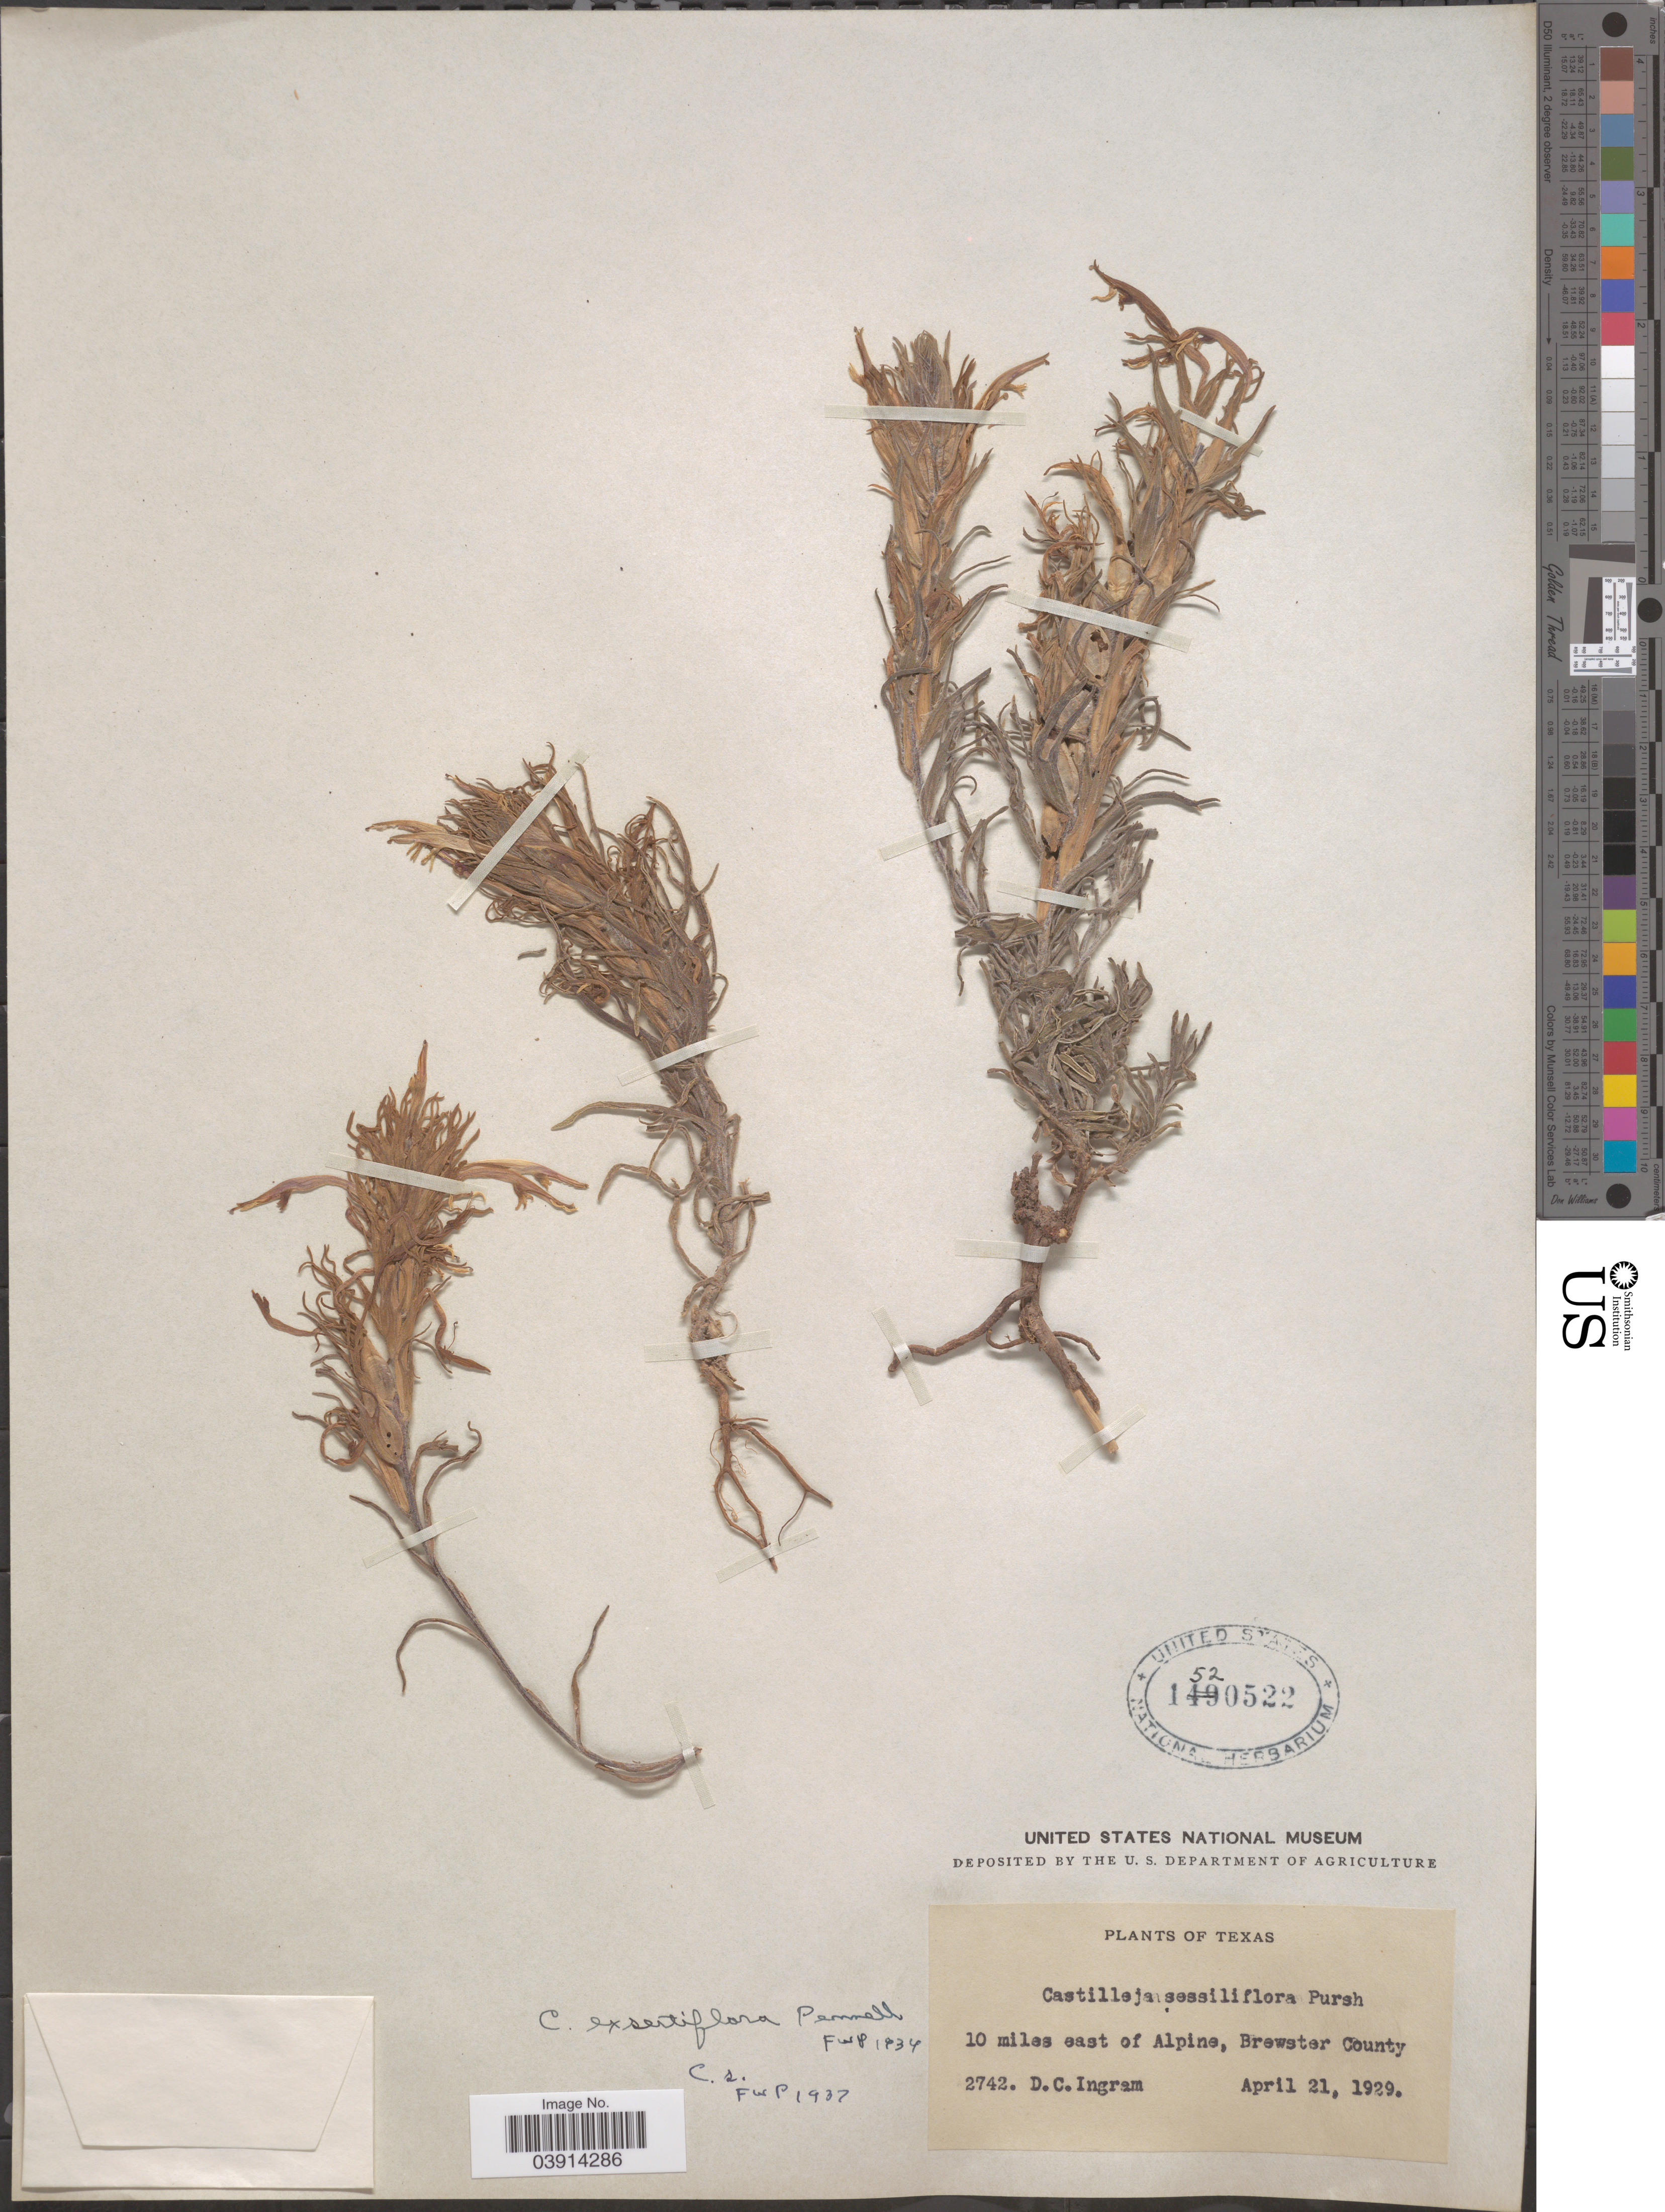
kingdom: Plantae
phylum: Tracheophyta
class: Magnoliopsida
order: Lamiales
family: Orobanchaceae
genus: Castilleja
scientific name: Castilleja sessiliflora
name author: Pursh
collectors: D. C. Ingram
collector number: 2742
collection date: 1929-04-21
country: United States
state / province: Texas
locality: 10 miles east of Alpine, Brewster County.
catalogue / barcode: US 1520522